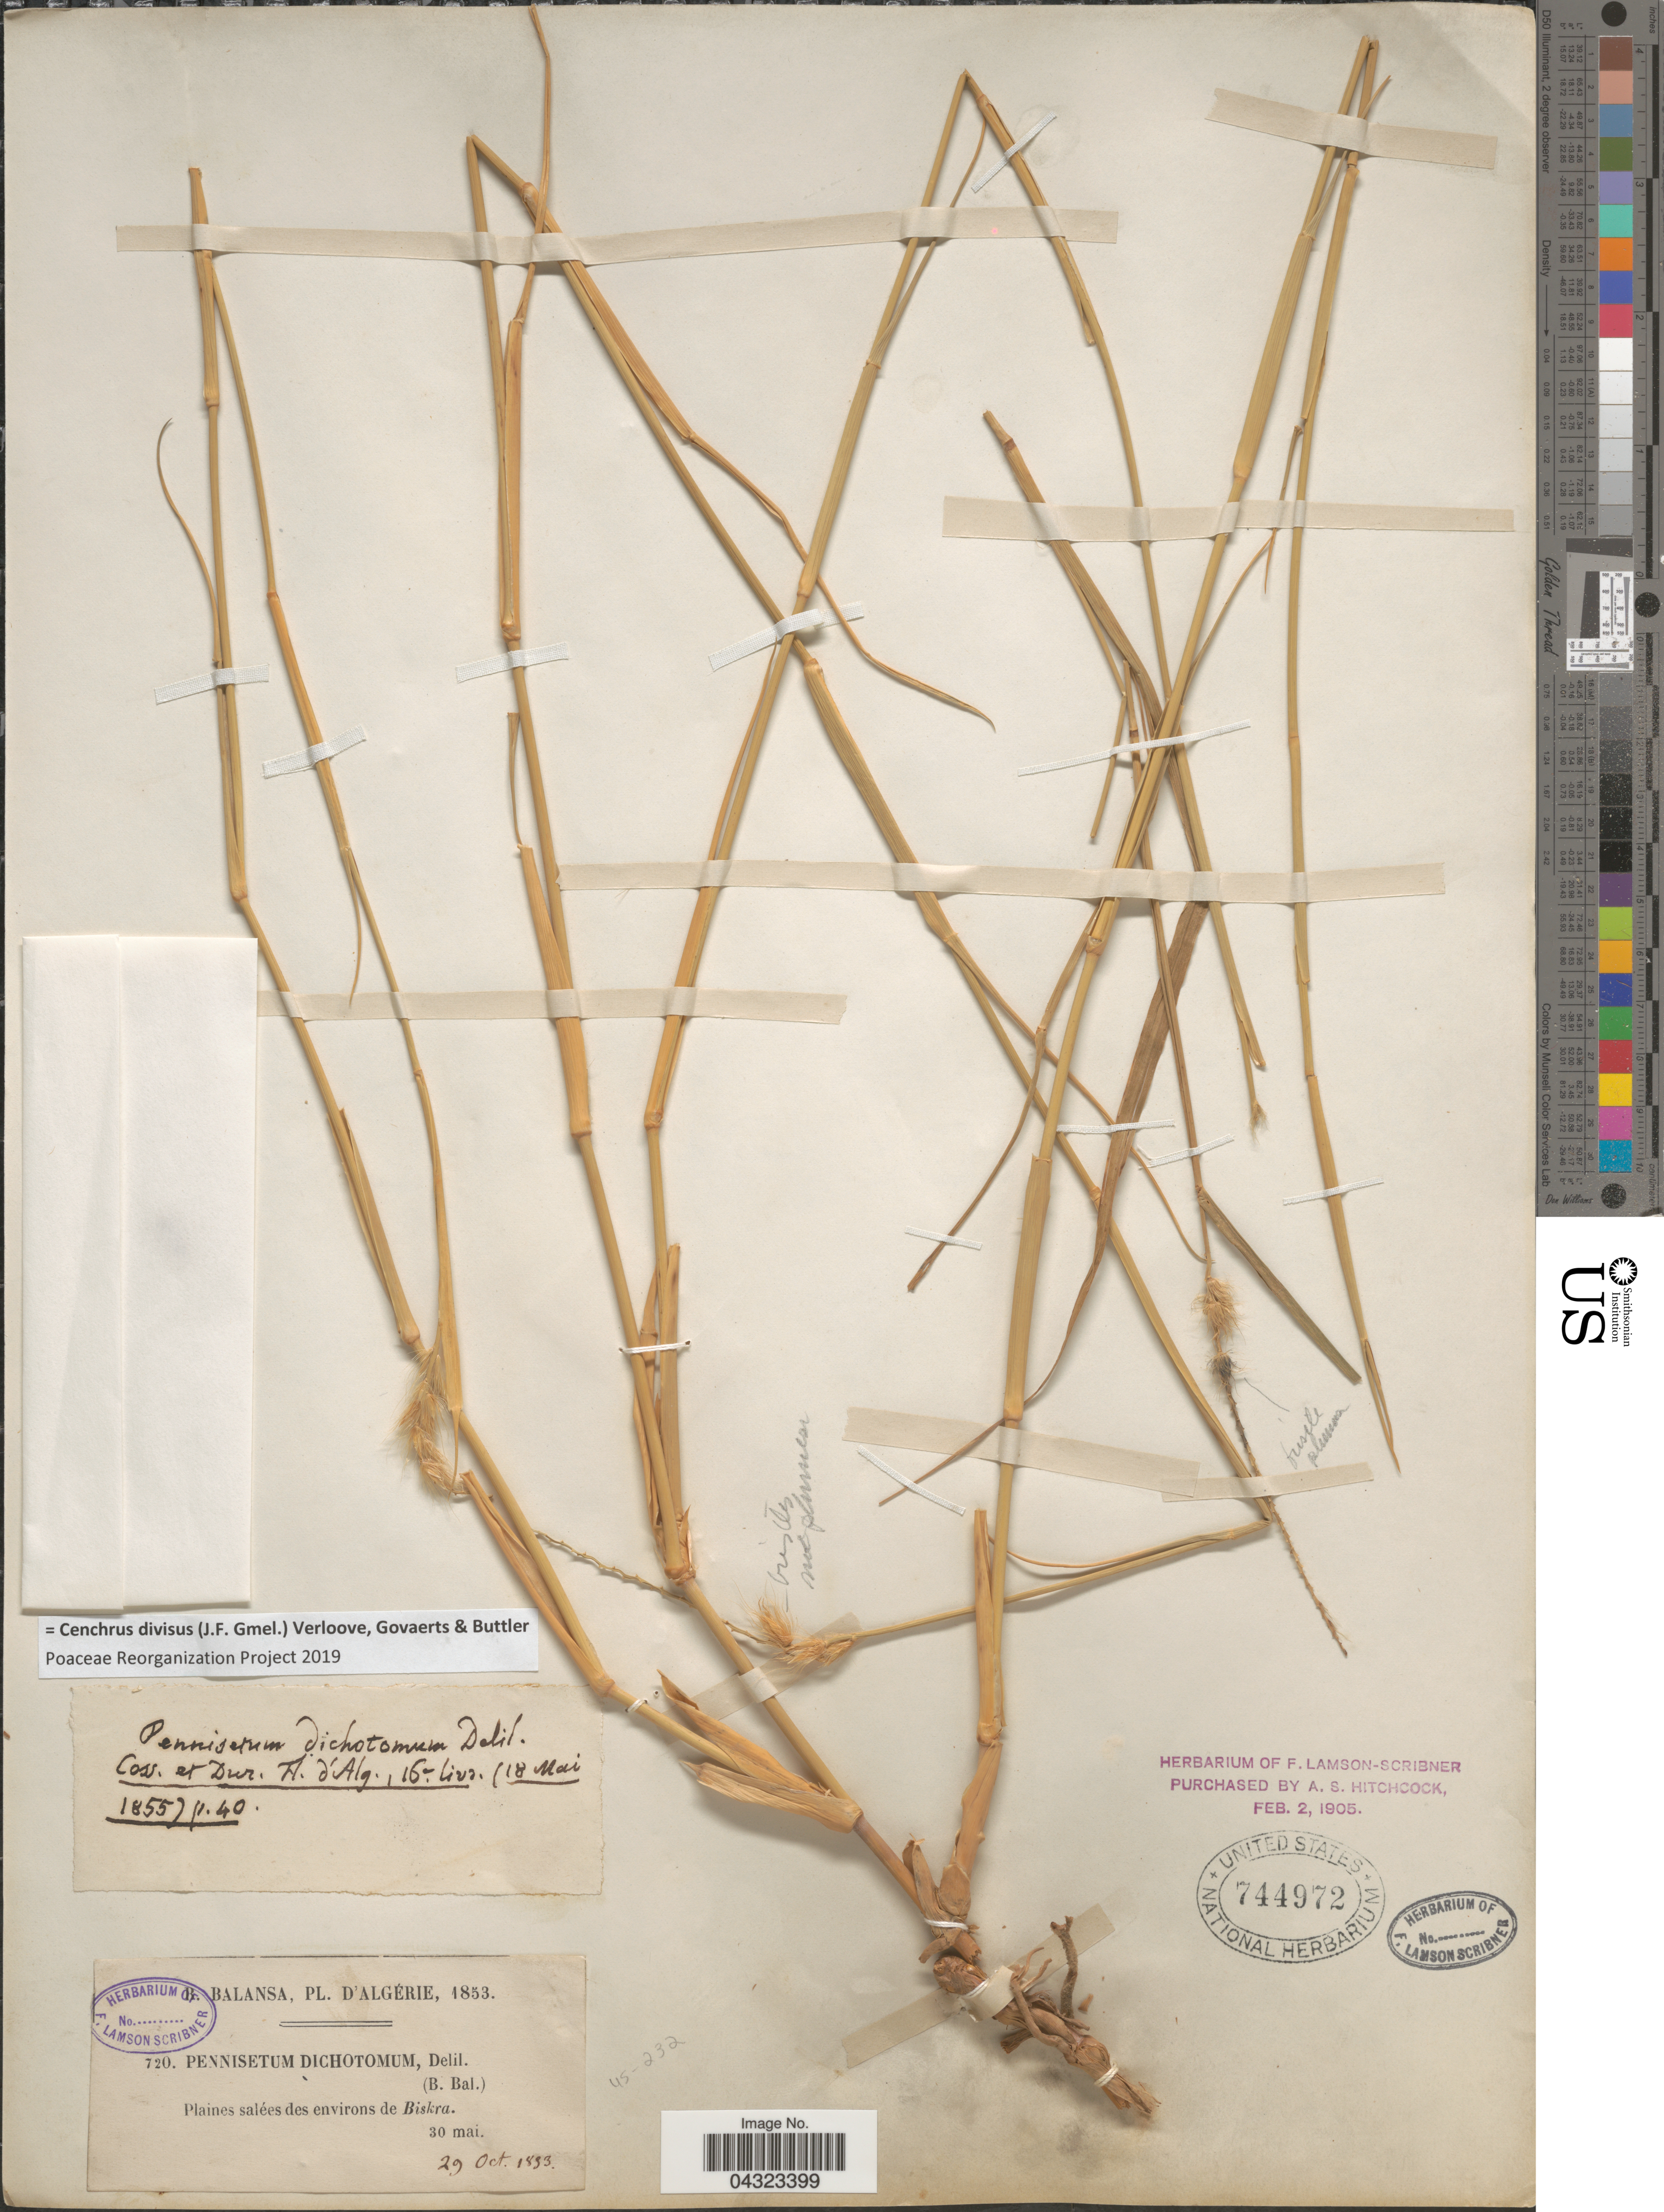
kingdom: Plantae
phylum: Tracheophyta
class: Liliopsida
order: Poales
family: Poaceae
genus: Cenchrus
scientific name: Cenchrus divisus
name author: (J.F. Gmel.) Verloove et al.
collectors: B. Balansa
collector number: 720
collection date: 1833-10-29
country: Algeria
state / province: Biskra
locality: Plaines salées des environs de Biskra.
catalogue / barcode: US 744972